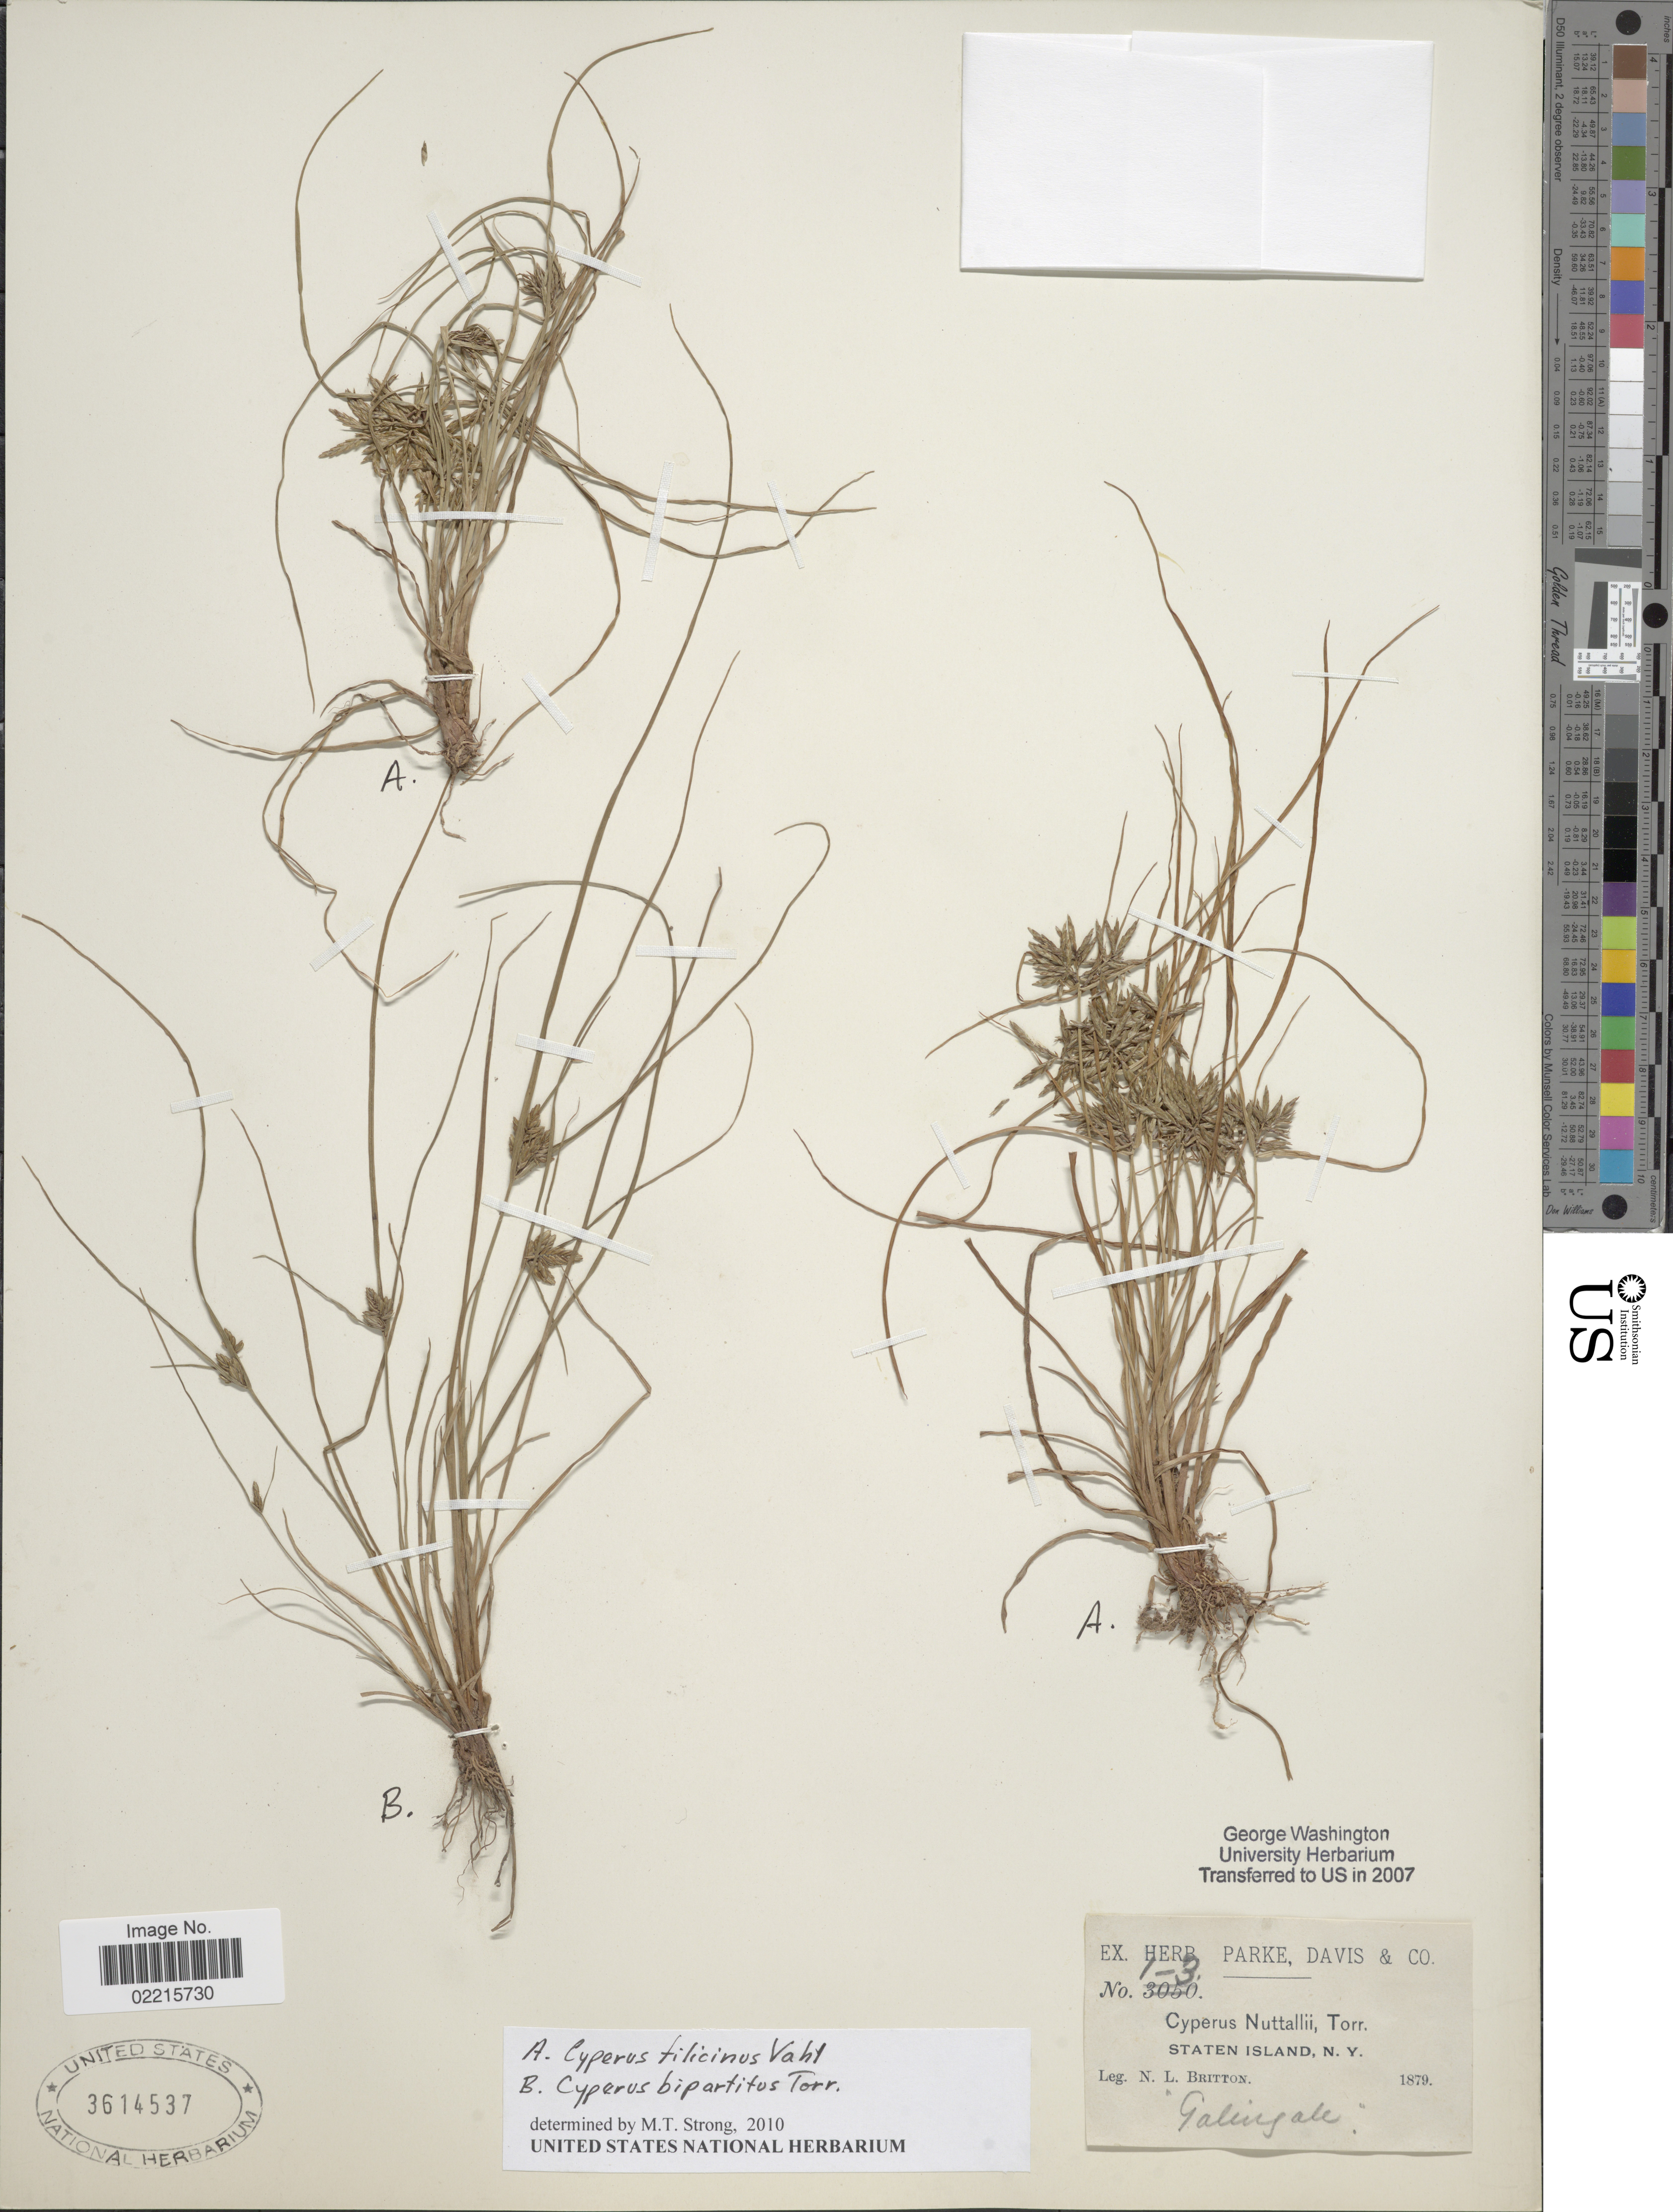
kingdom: Plantae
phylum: Tracheophyta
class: Liliopsida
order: Poales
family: Cyperaceae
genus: Cyperus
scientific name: Cyperus filicinus Vahl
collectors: N. Britton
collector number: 1-3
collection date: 1879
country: United States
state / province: New York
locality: Staten Island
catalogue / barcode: US 3614537